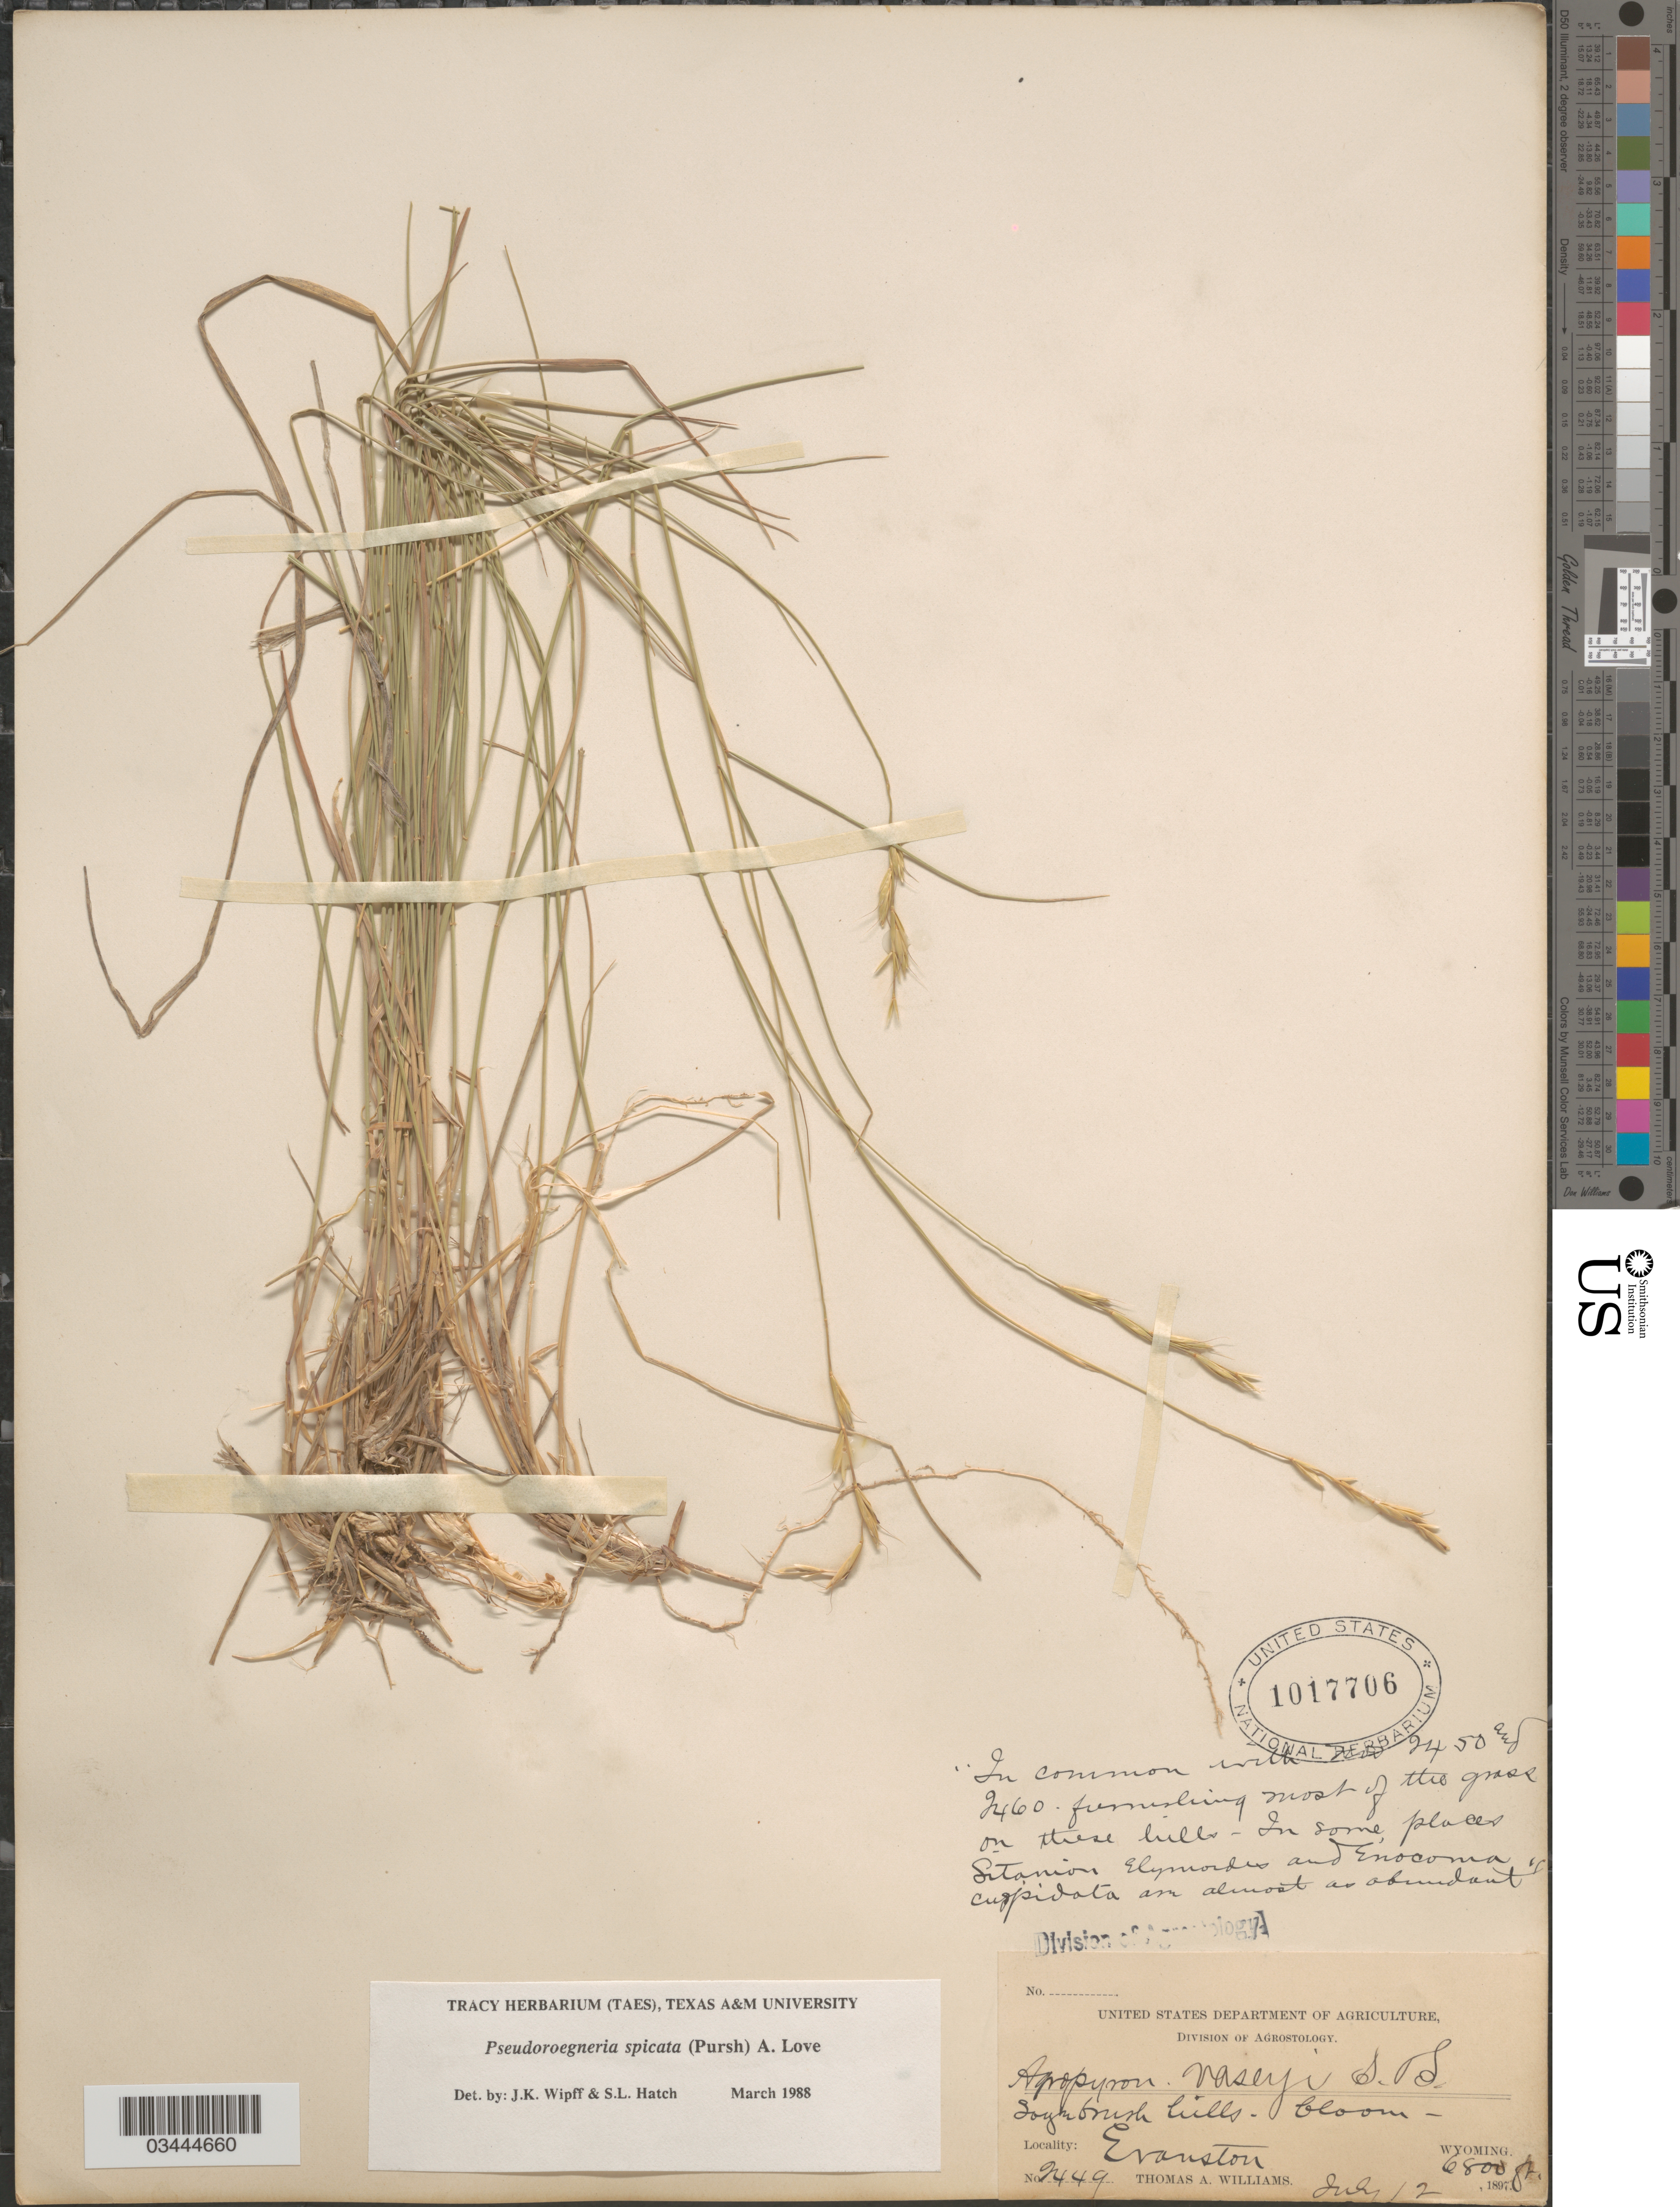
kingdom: Plantae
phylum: Tracheophyta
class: Liliopsida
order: Poales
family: Poaceae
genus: Pseudoroegneria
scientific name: Pseudoroegneria spicata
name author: (Pursh) Á. Löve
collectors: T. A. Williams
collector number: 2449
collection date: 1897-07-12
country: United States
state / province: Wyoming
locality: Evanston.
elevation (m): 2073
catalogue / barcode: US 1017706